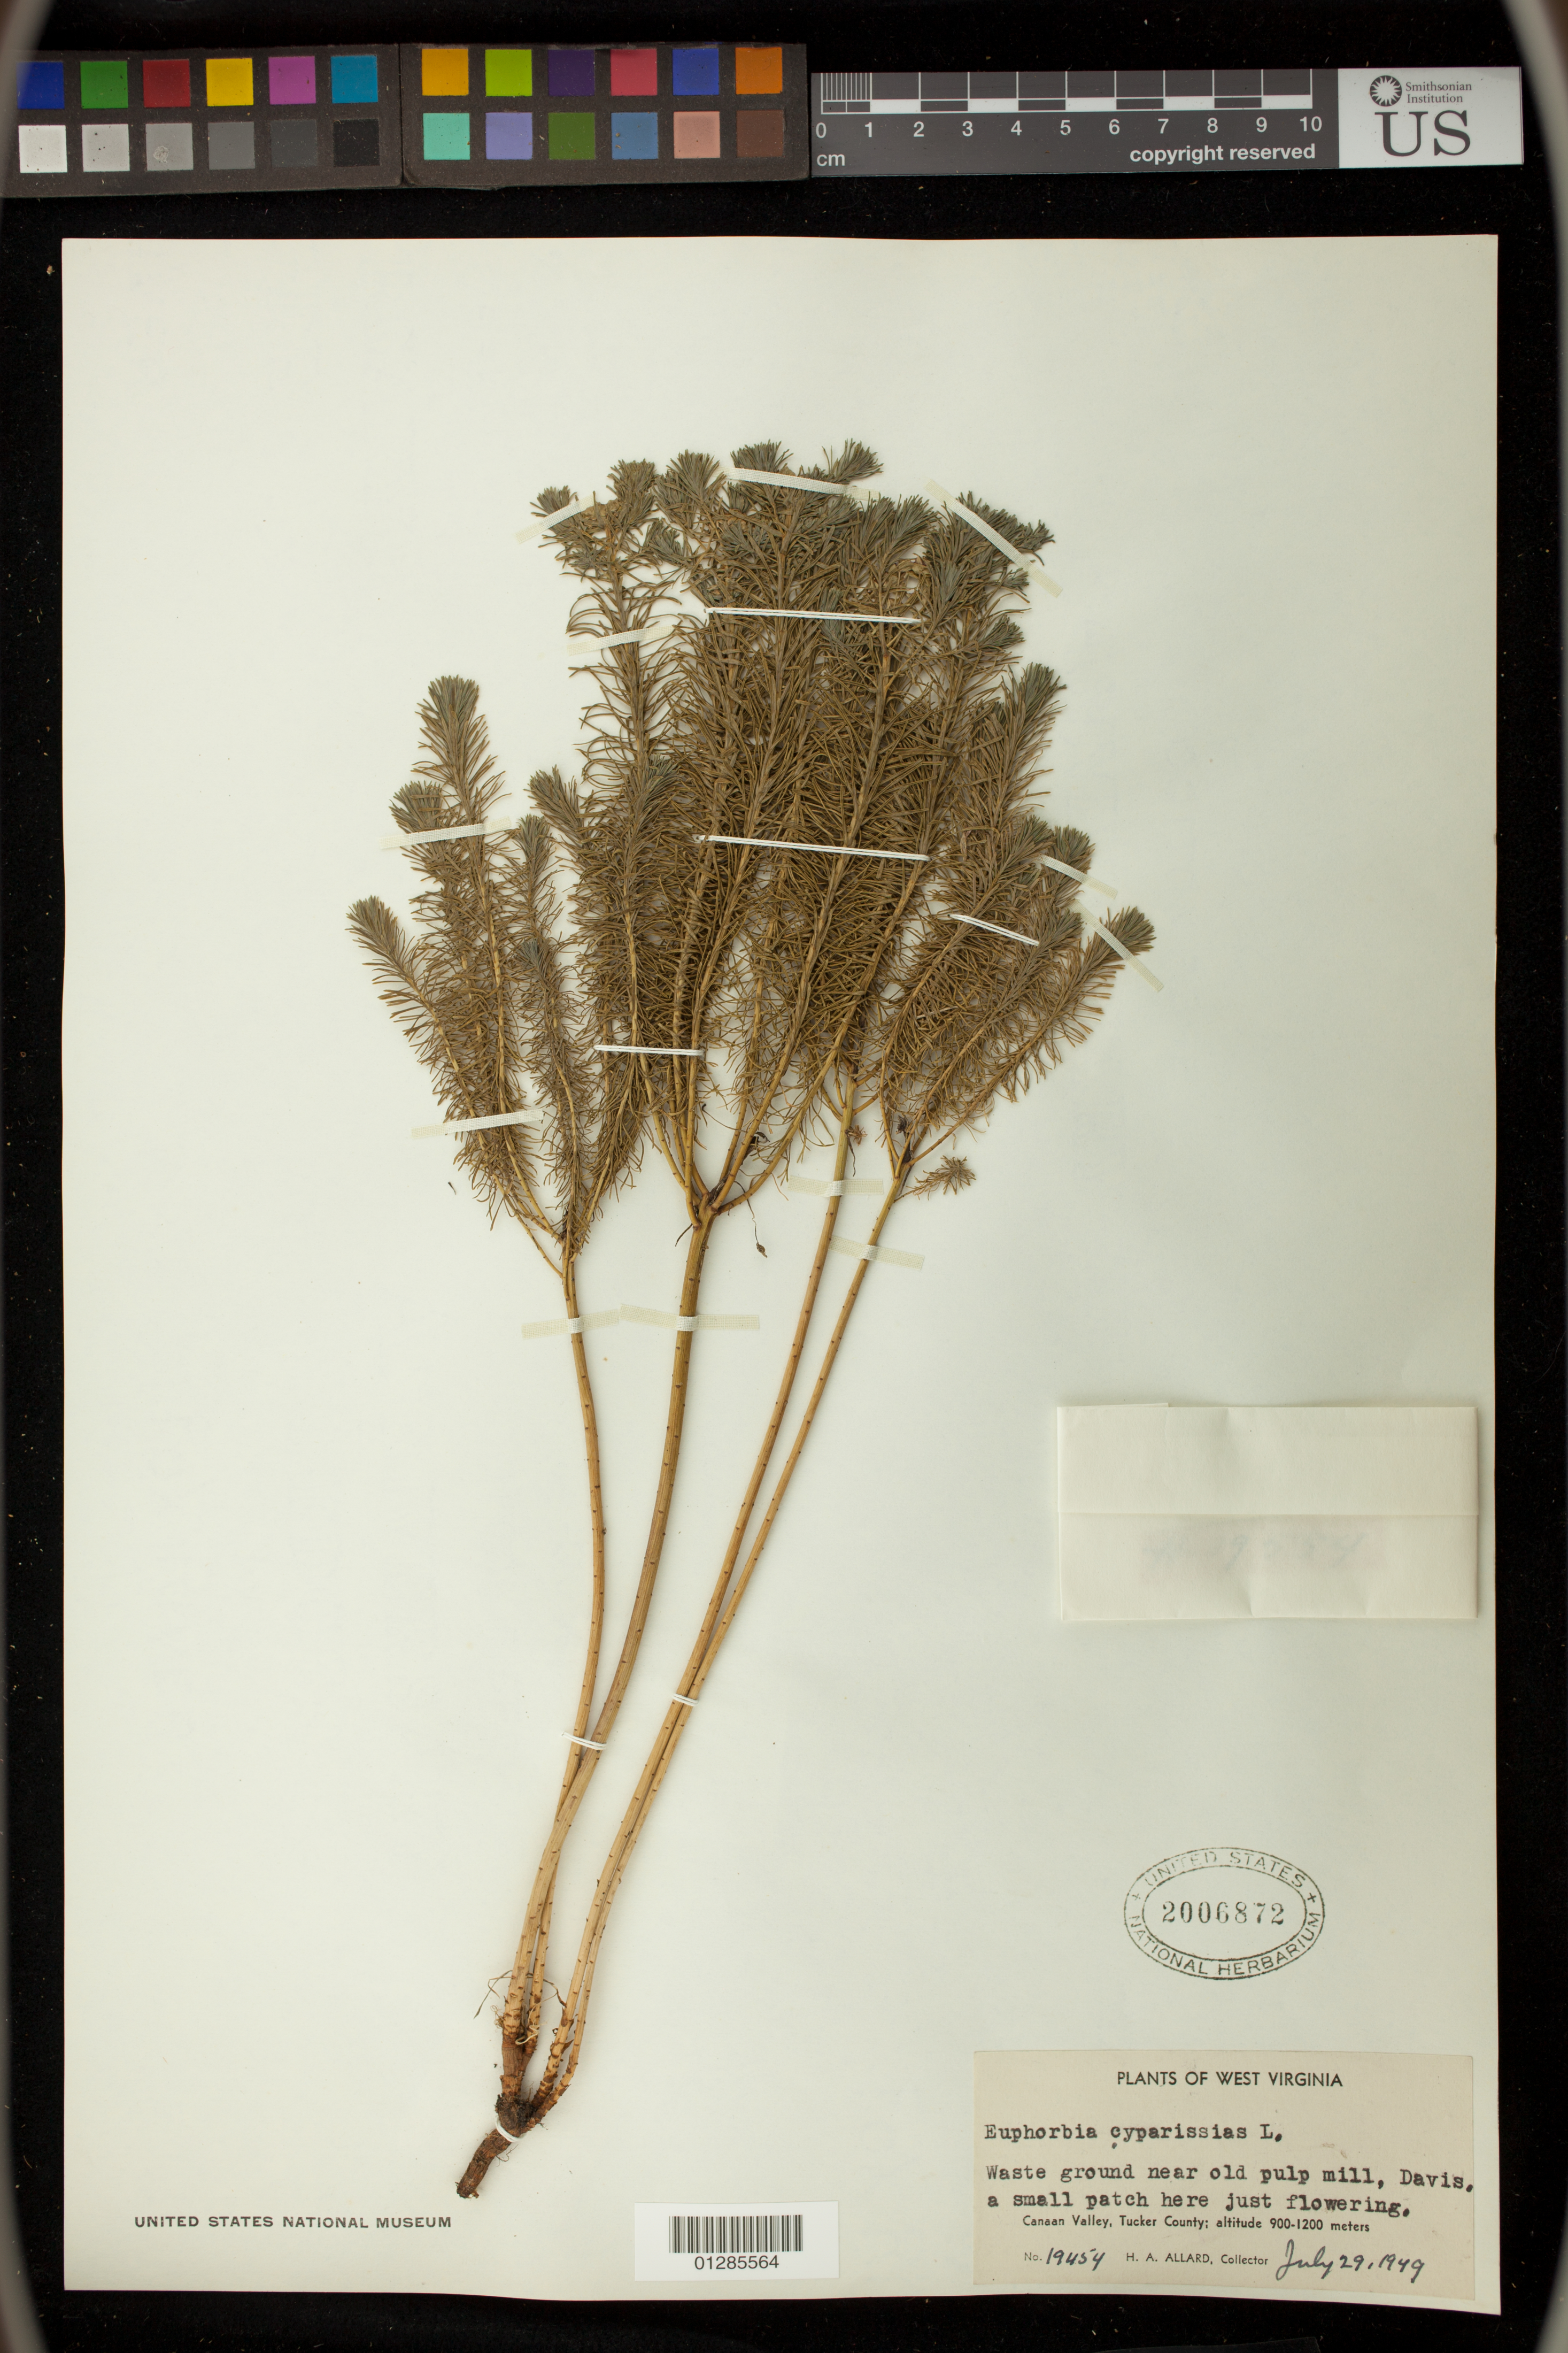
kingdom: Plantae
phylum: Tracheophyta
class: Magnoliopsida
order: Malpighiales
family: Euphorbiaceae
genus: Euphorbia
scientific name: Euphorbia cyparissias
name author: L.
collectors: H. A. Allard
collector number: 19454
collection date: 1949-07-29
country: United States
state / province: West Virginia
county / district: Tucker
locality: near old pulp mill, Davis, Canaan Valley.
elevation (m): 900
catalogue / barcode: US 2006872